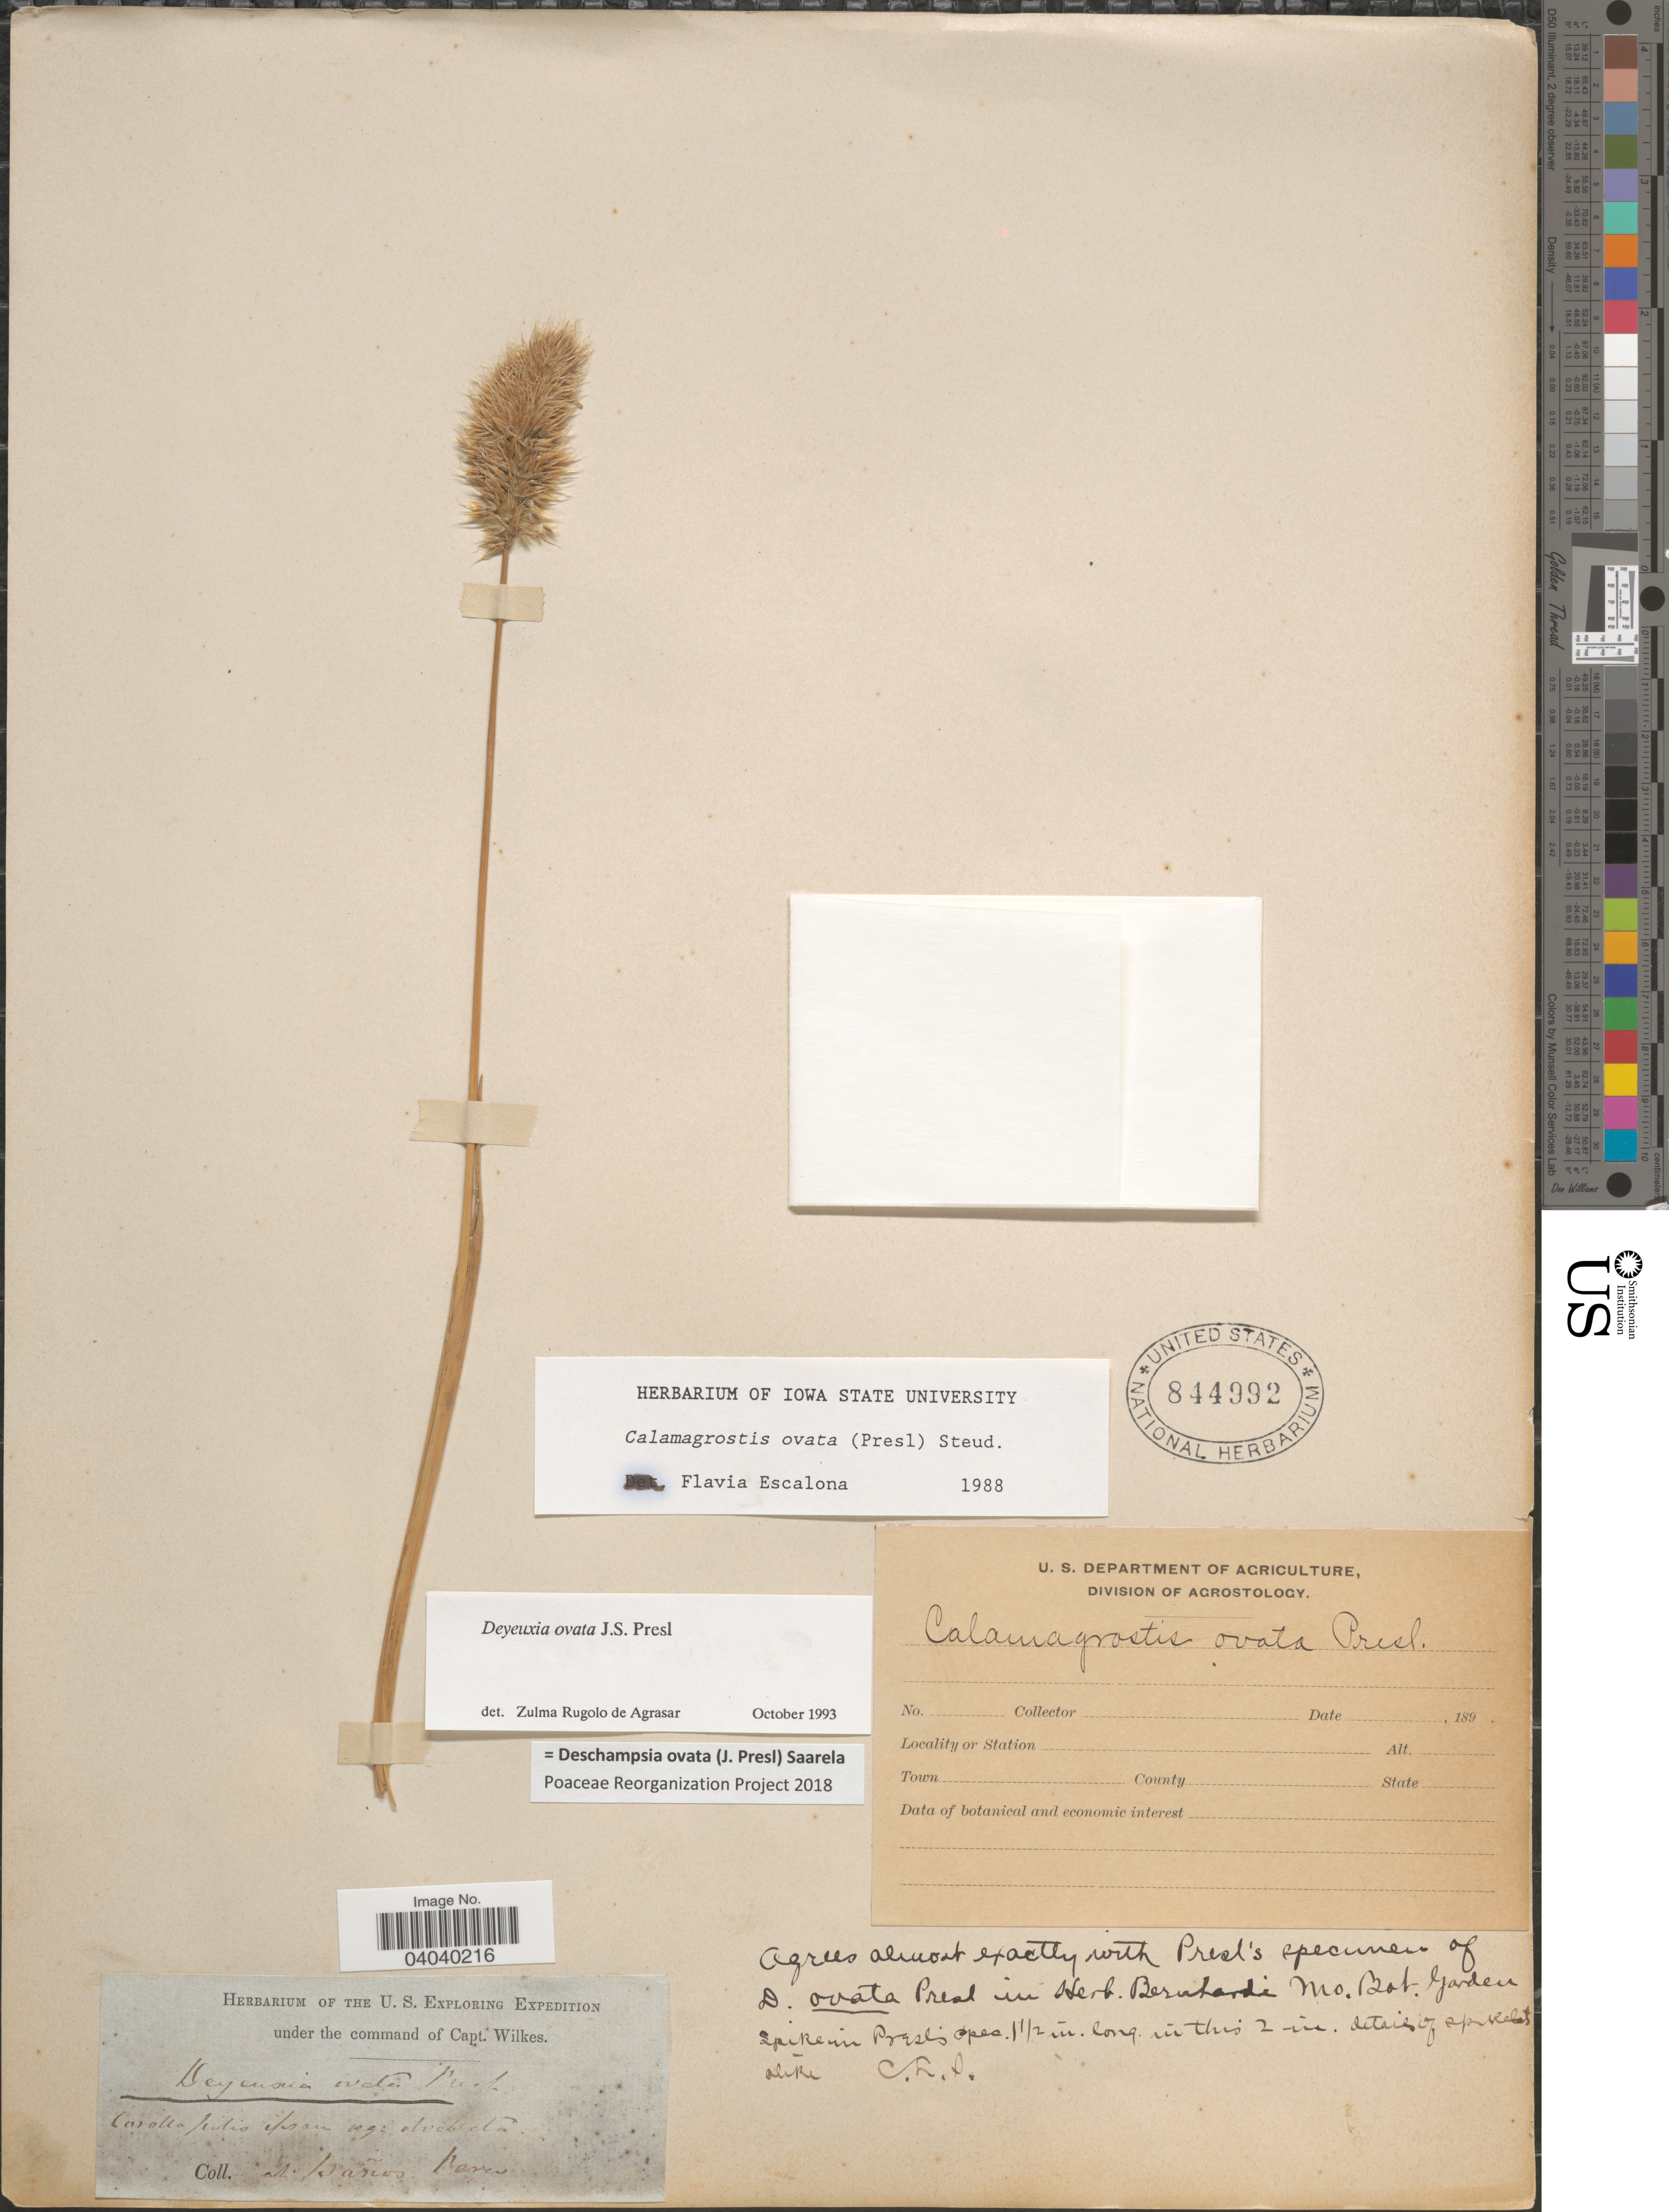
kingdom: Plantae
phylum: Tracheophyta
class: Liliopsida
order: Poales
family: Poaceae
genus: Deschampsia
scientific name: Deschampsia ovata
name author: (J. Presl) Saarela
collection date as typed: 189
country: Peru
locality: Baños.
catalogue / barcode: US 844992